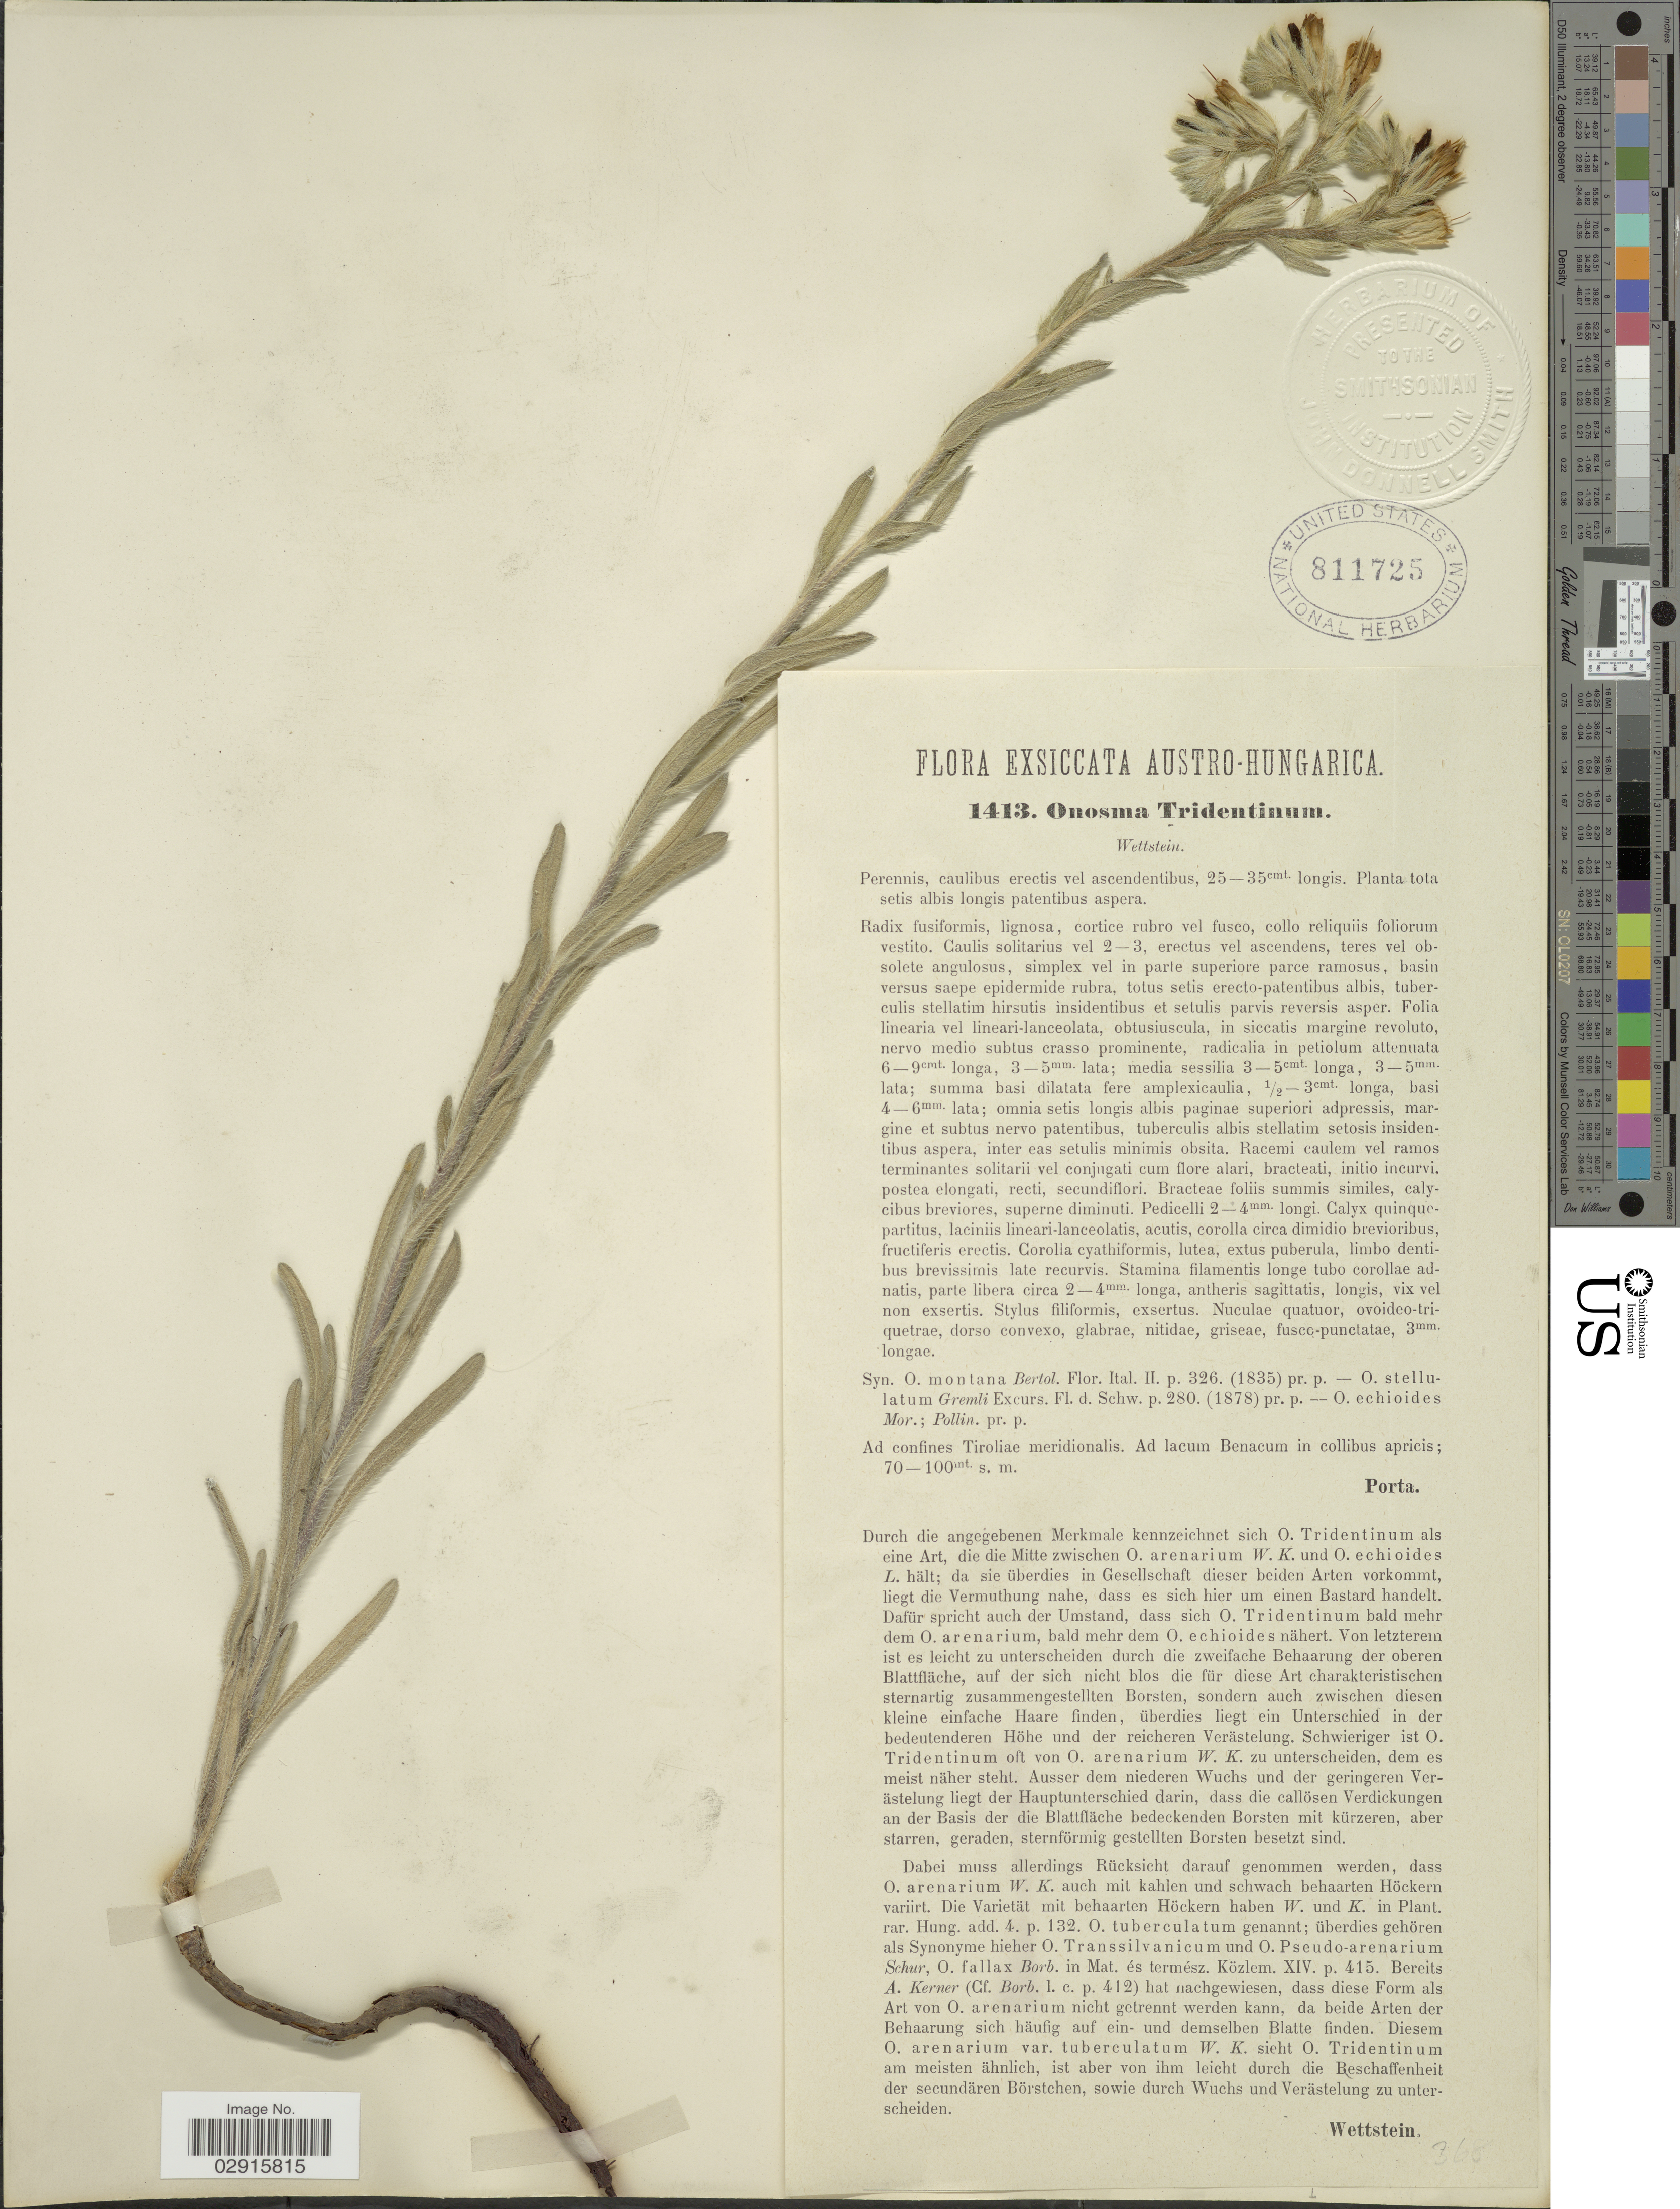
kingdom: Plantae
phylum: Tracheophyta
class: Magnoliopsida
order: Boraginales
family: Boraginaceae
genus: Onosma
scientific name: Onosma tridentina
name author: Wettst.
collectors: -- Porta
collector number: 1413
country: Austria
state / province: Tirol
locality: Austro-Hungarica. Ad confines Tiroliae meridionalis. Ad lacum Benacum in collibus apricis.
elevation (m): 70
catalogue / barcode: US 811725